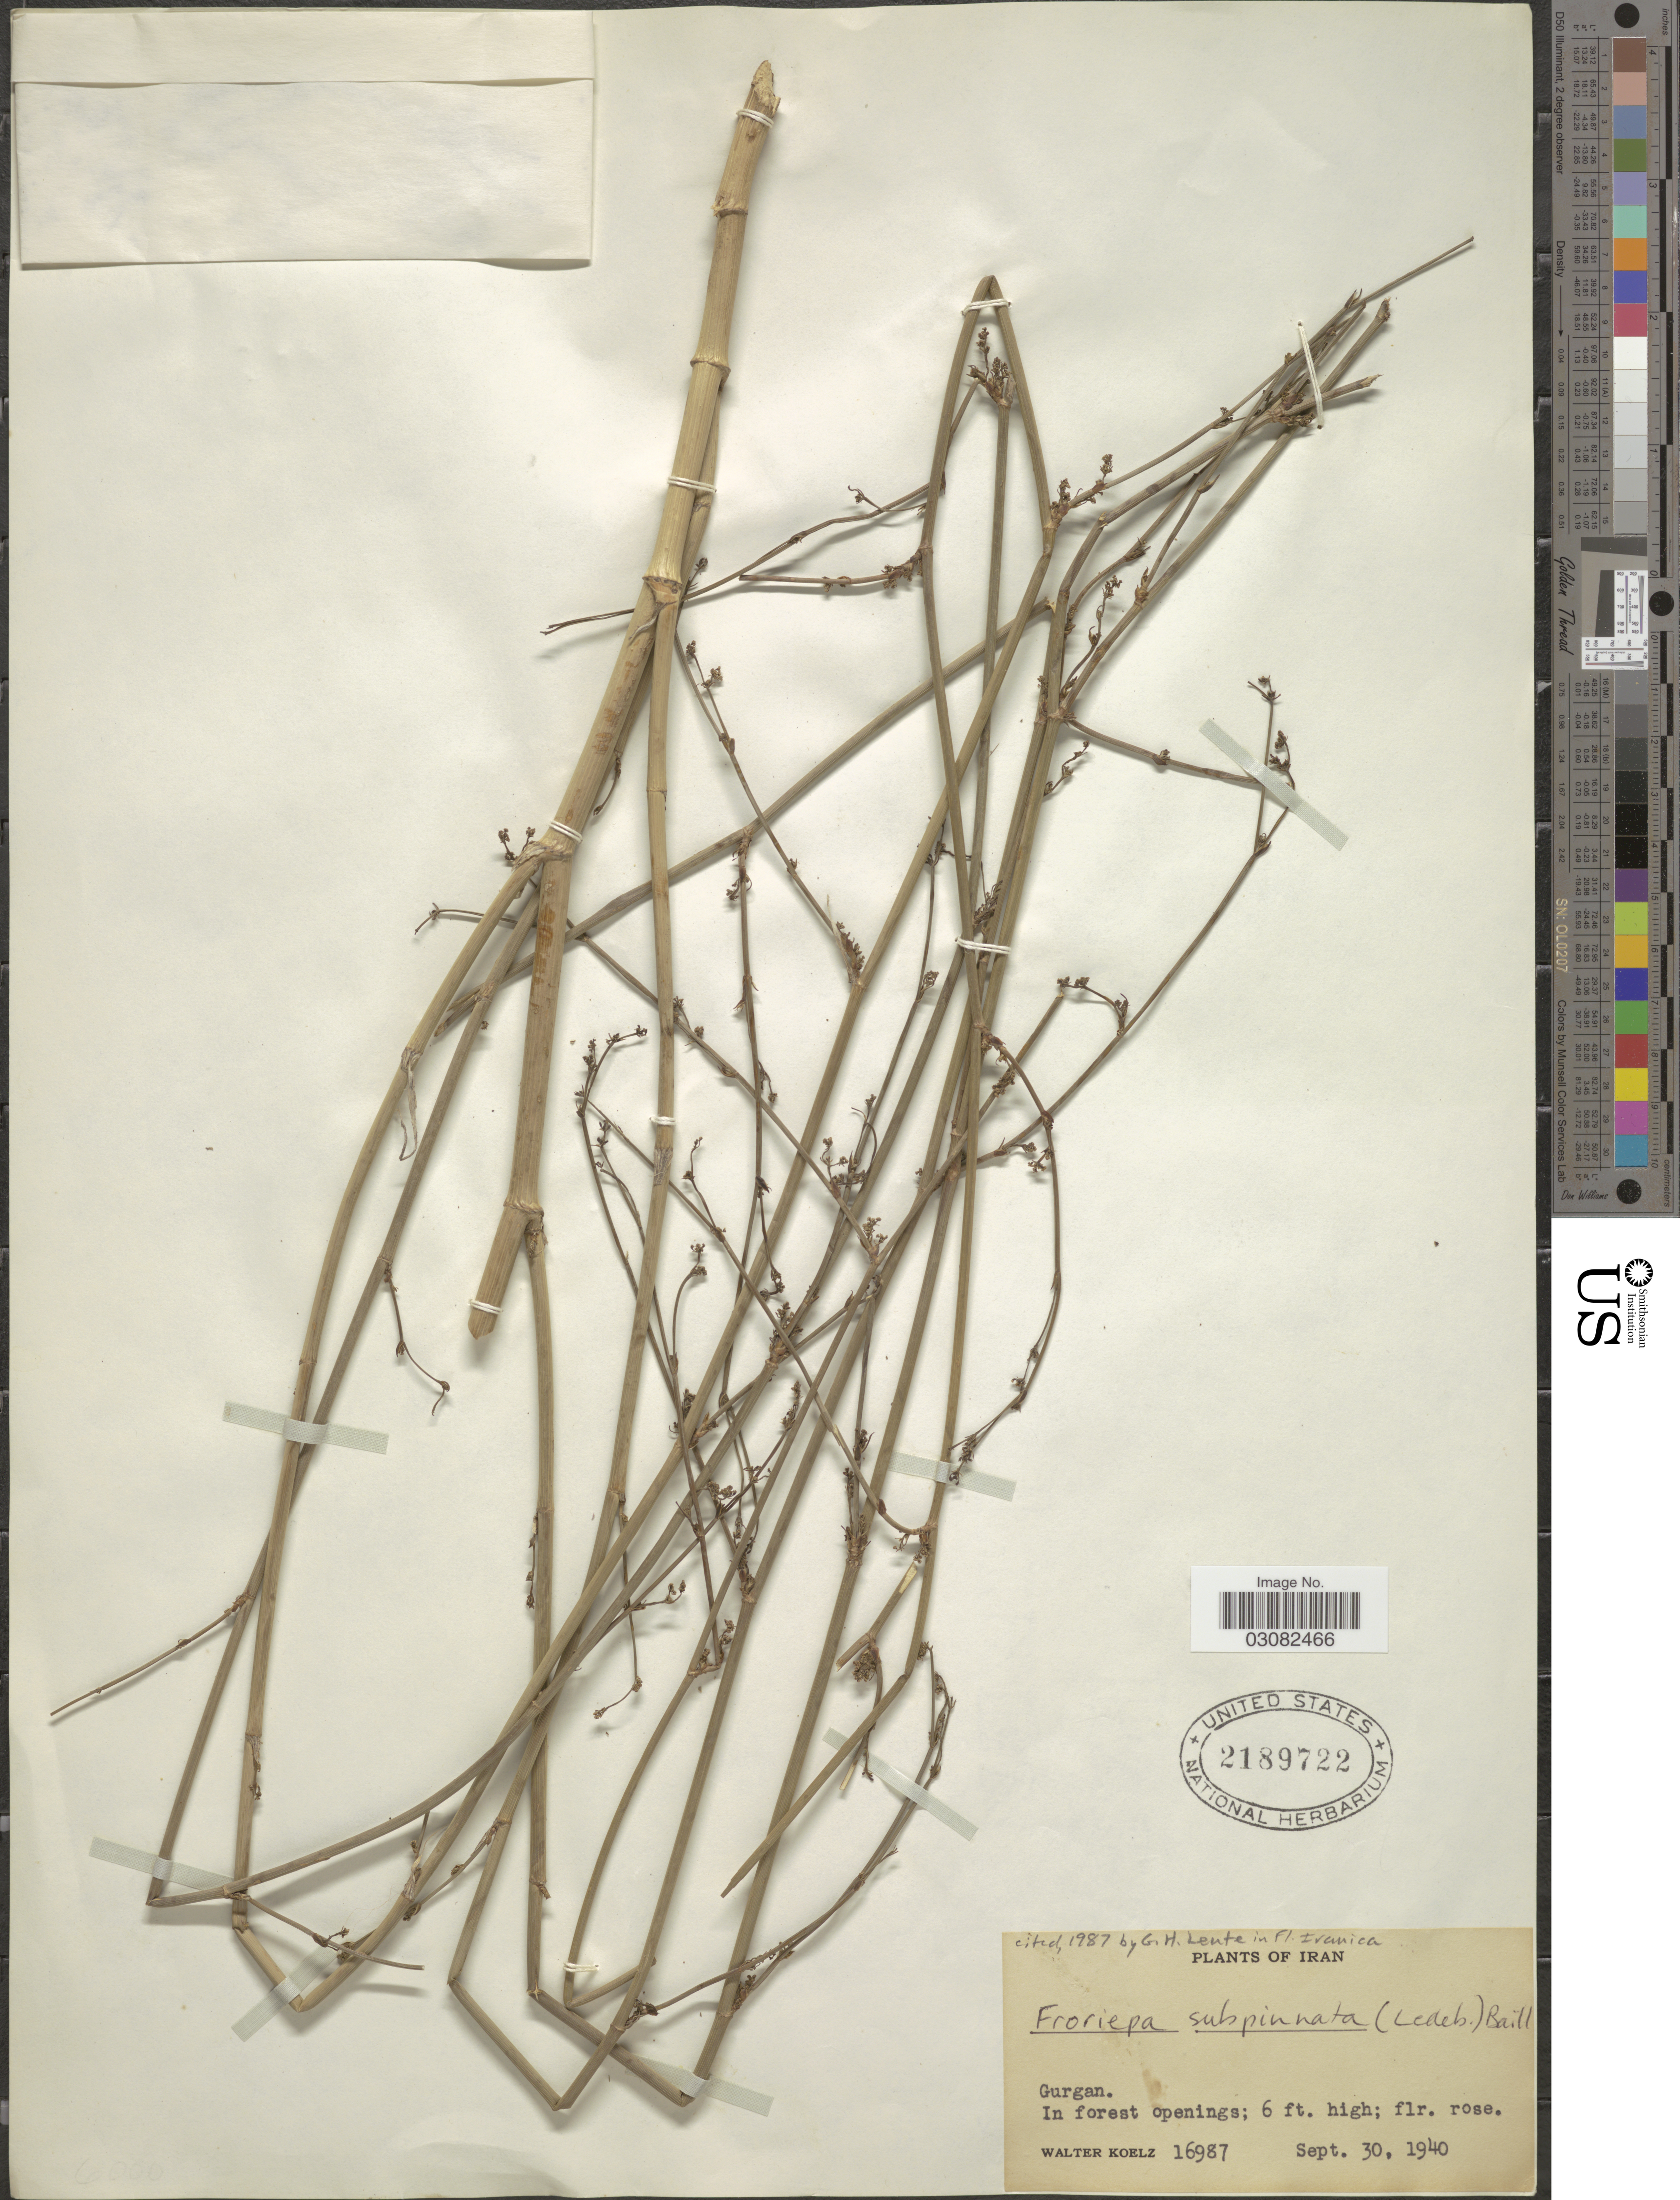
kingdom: Plantae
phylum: Tracheophyta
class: Magnoliopsida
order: Apiales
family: Apiaceae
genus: Froriepia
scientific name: Froriepia subpinnata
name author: (Ledeb.) Baill.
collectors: W. N. Koelz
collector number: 16987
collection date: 1940-09-30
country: Iran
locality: Gurgan.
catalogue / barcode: US 2189722